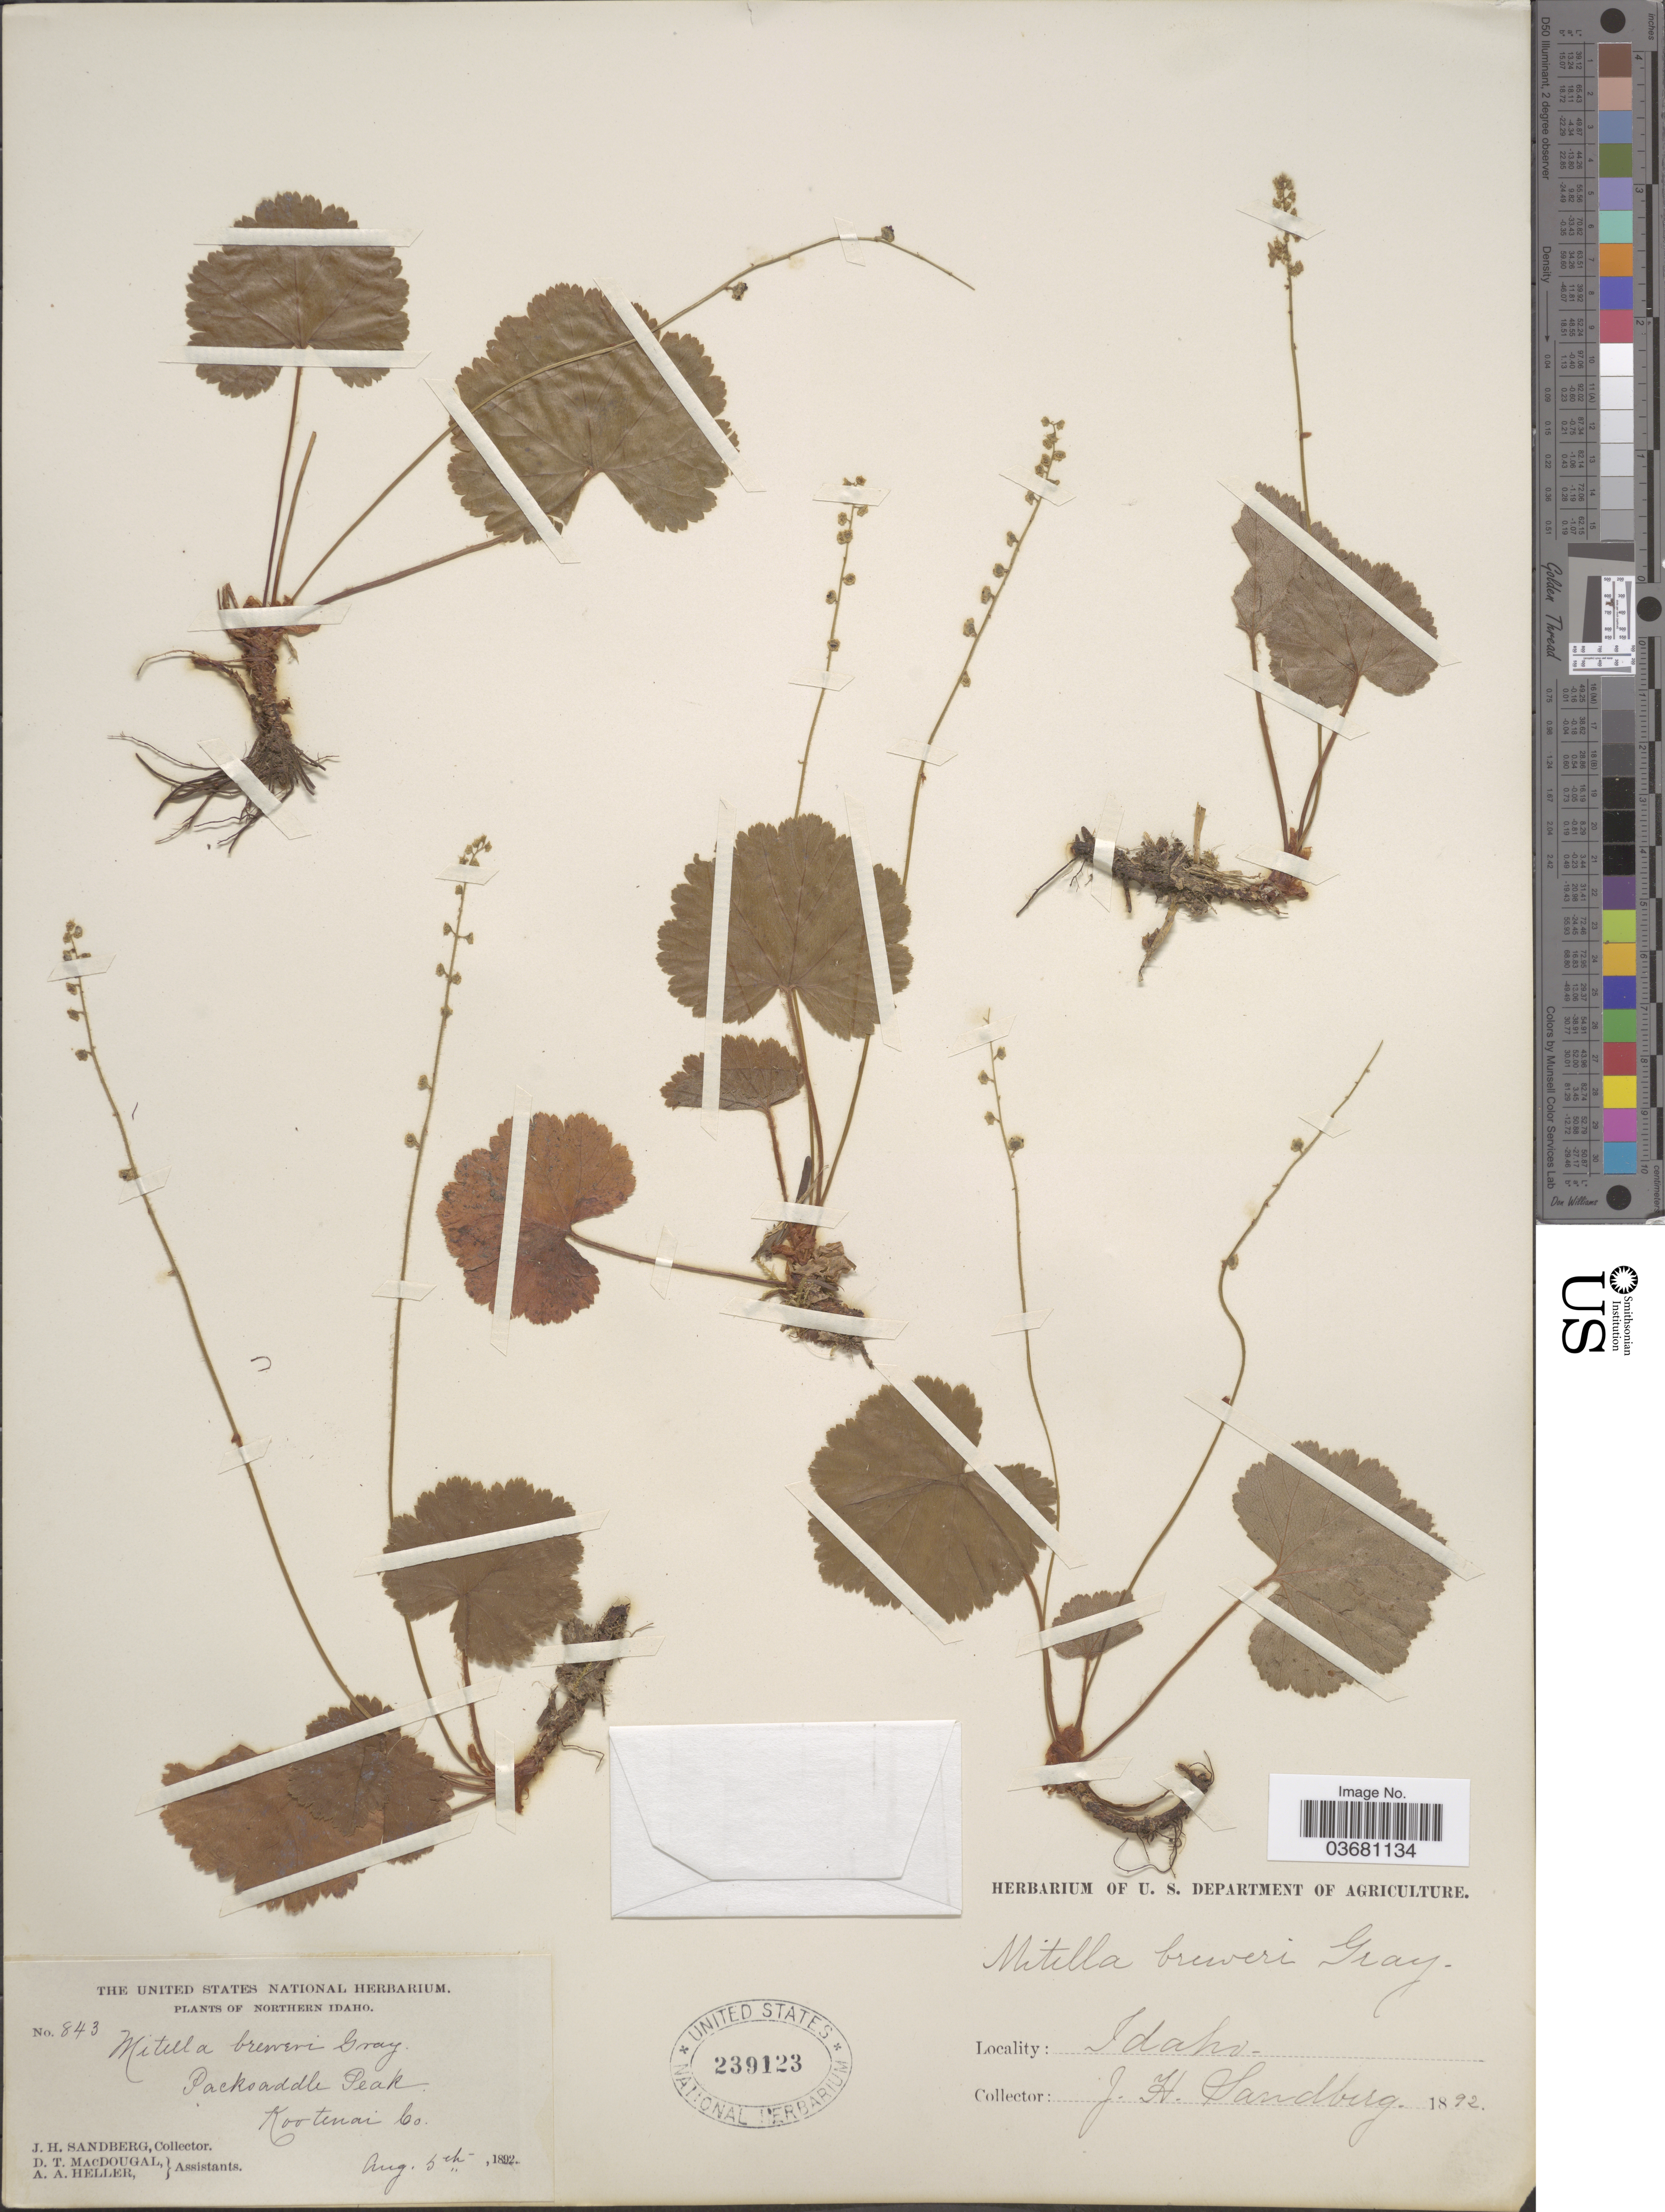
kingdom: Plantae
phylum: Tracheophyta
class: Magnoliopsida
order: Saxifragales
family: Saxifragaceae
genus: Mitella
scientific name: Mitella breweri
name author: A. Gray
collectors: J. H. Sandberg, D. T. MacDougal & A. A. Heller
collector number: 843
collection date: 1892-08-05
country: United States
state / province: Idaho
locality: Northern Idaho. Packsaddle Peak. Kootenai Co.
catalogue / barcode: US 239123